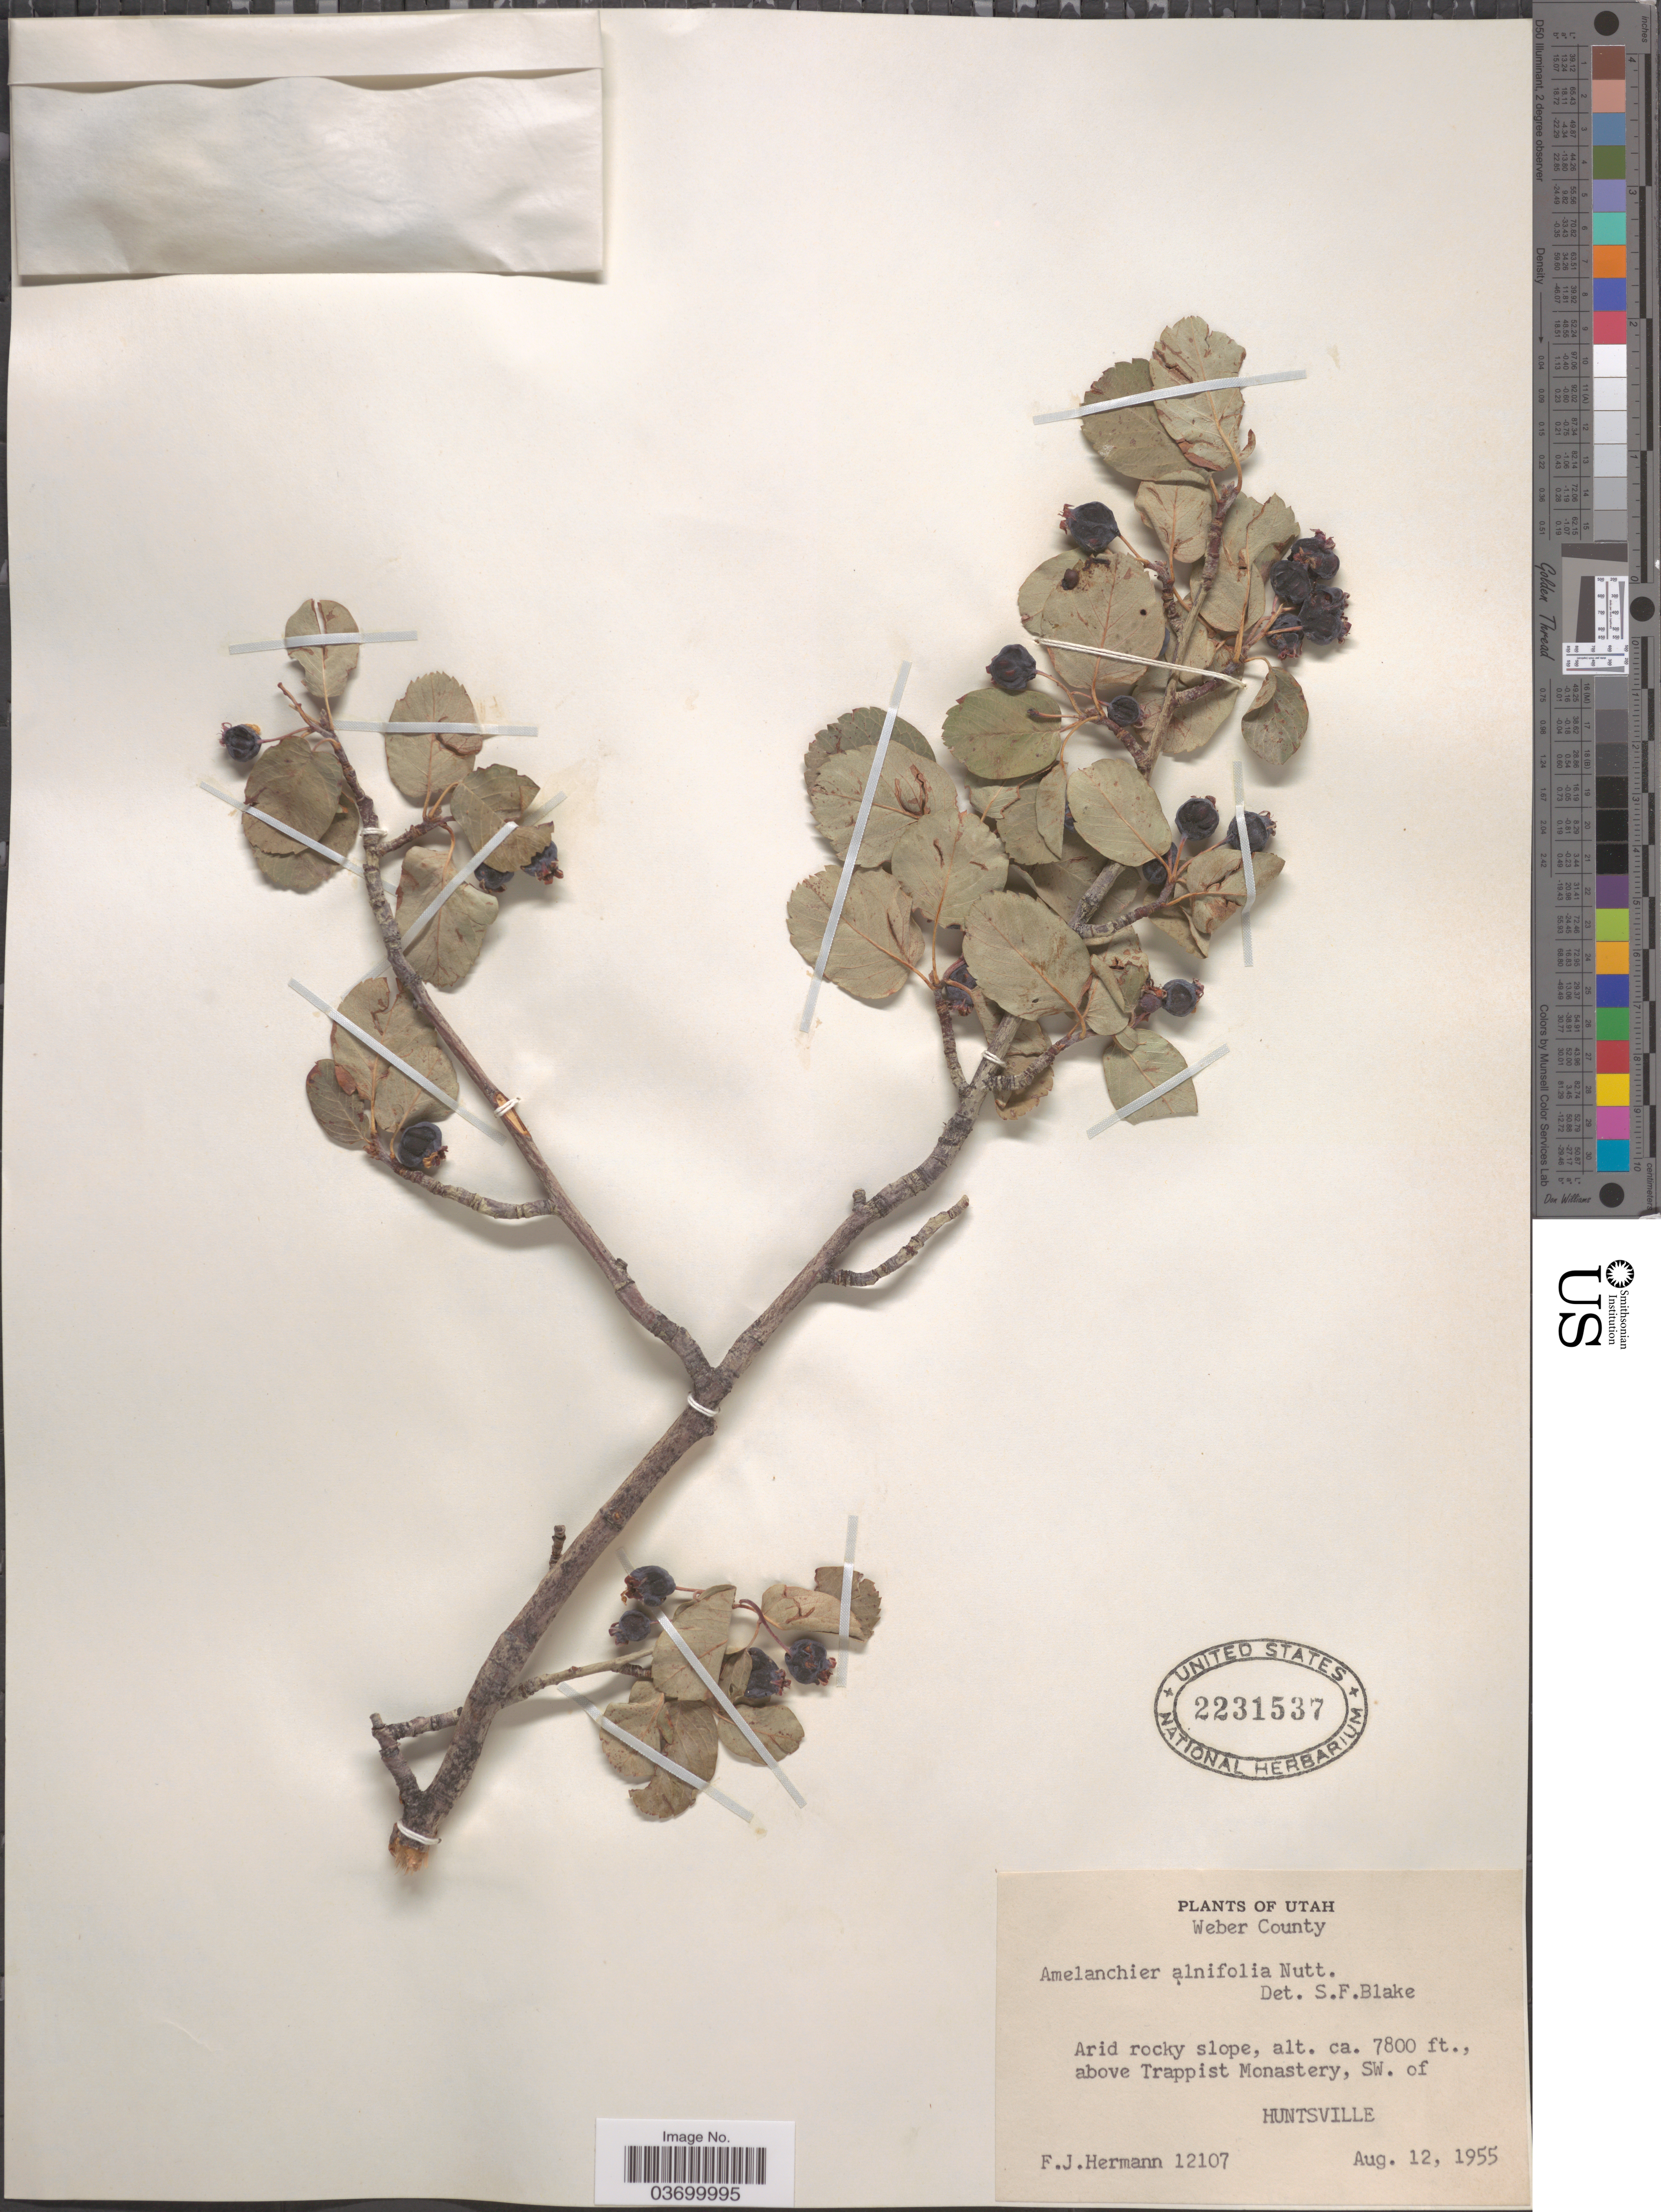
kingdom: Plantae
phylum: Tracheophyta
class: Magnoliopsida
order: Rosales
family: Rosaceae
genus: Amelanchier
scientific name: Amelanchier alnifolia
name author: (Nutt.) Nutt. ex M. Roem.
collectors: F. J. Hermann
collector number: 12107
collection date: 1955-08-12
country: United States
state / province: Utah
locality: Weber County. Above Trappist Monastery, SW. of Huntsville.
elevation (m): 2377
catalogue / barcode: US 2231537